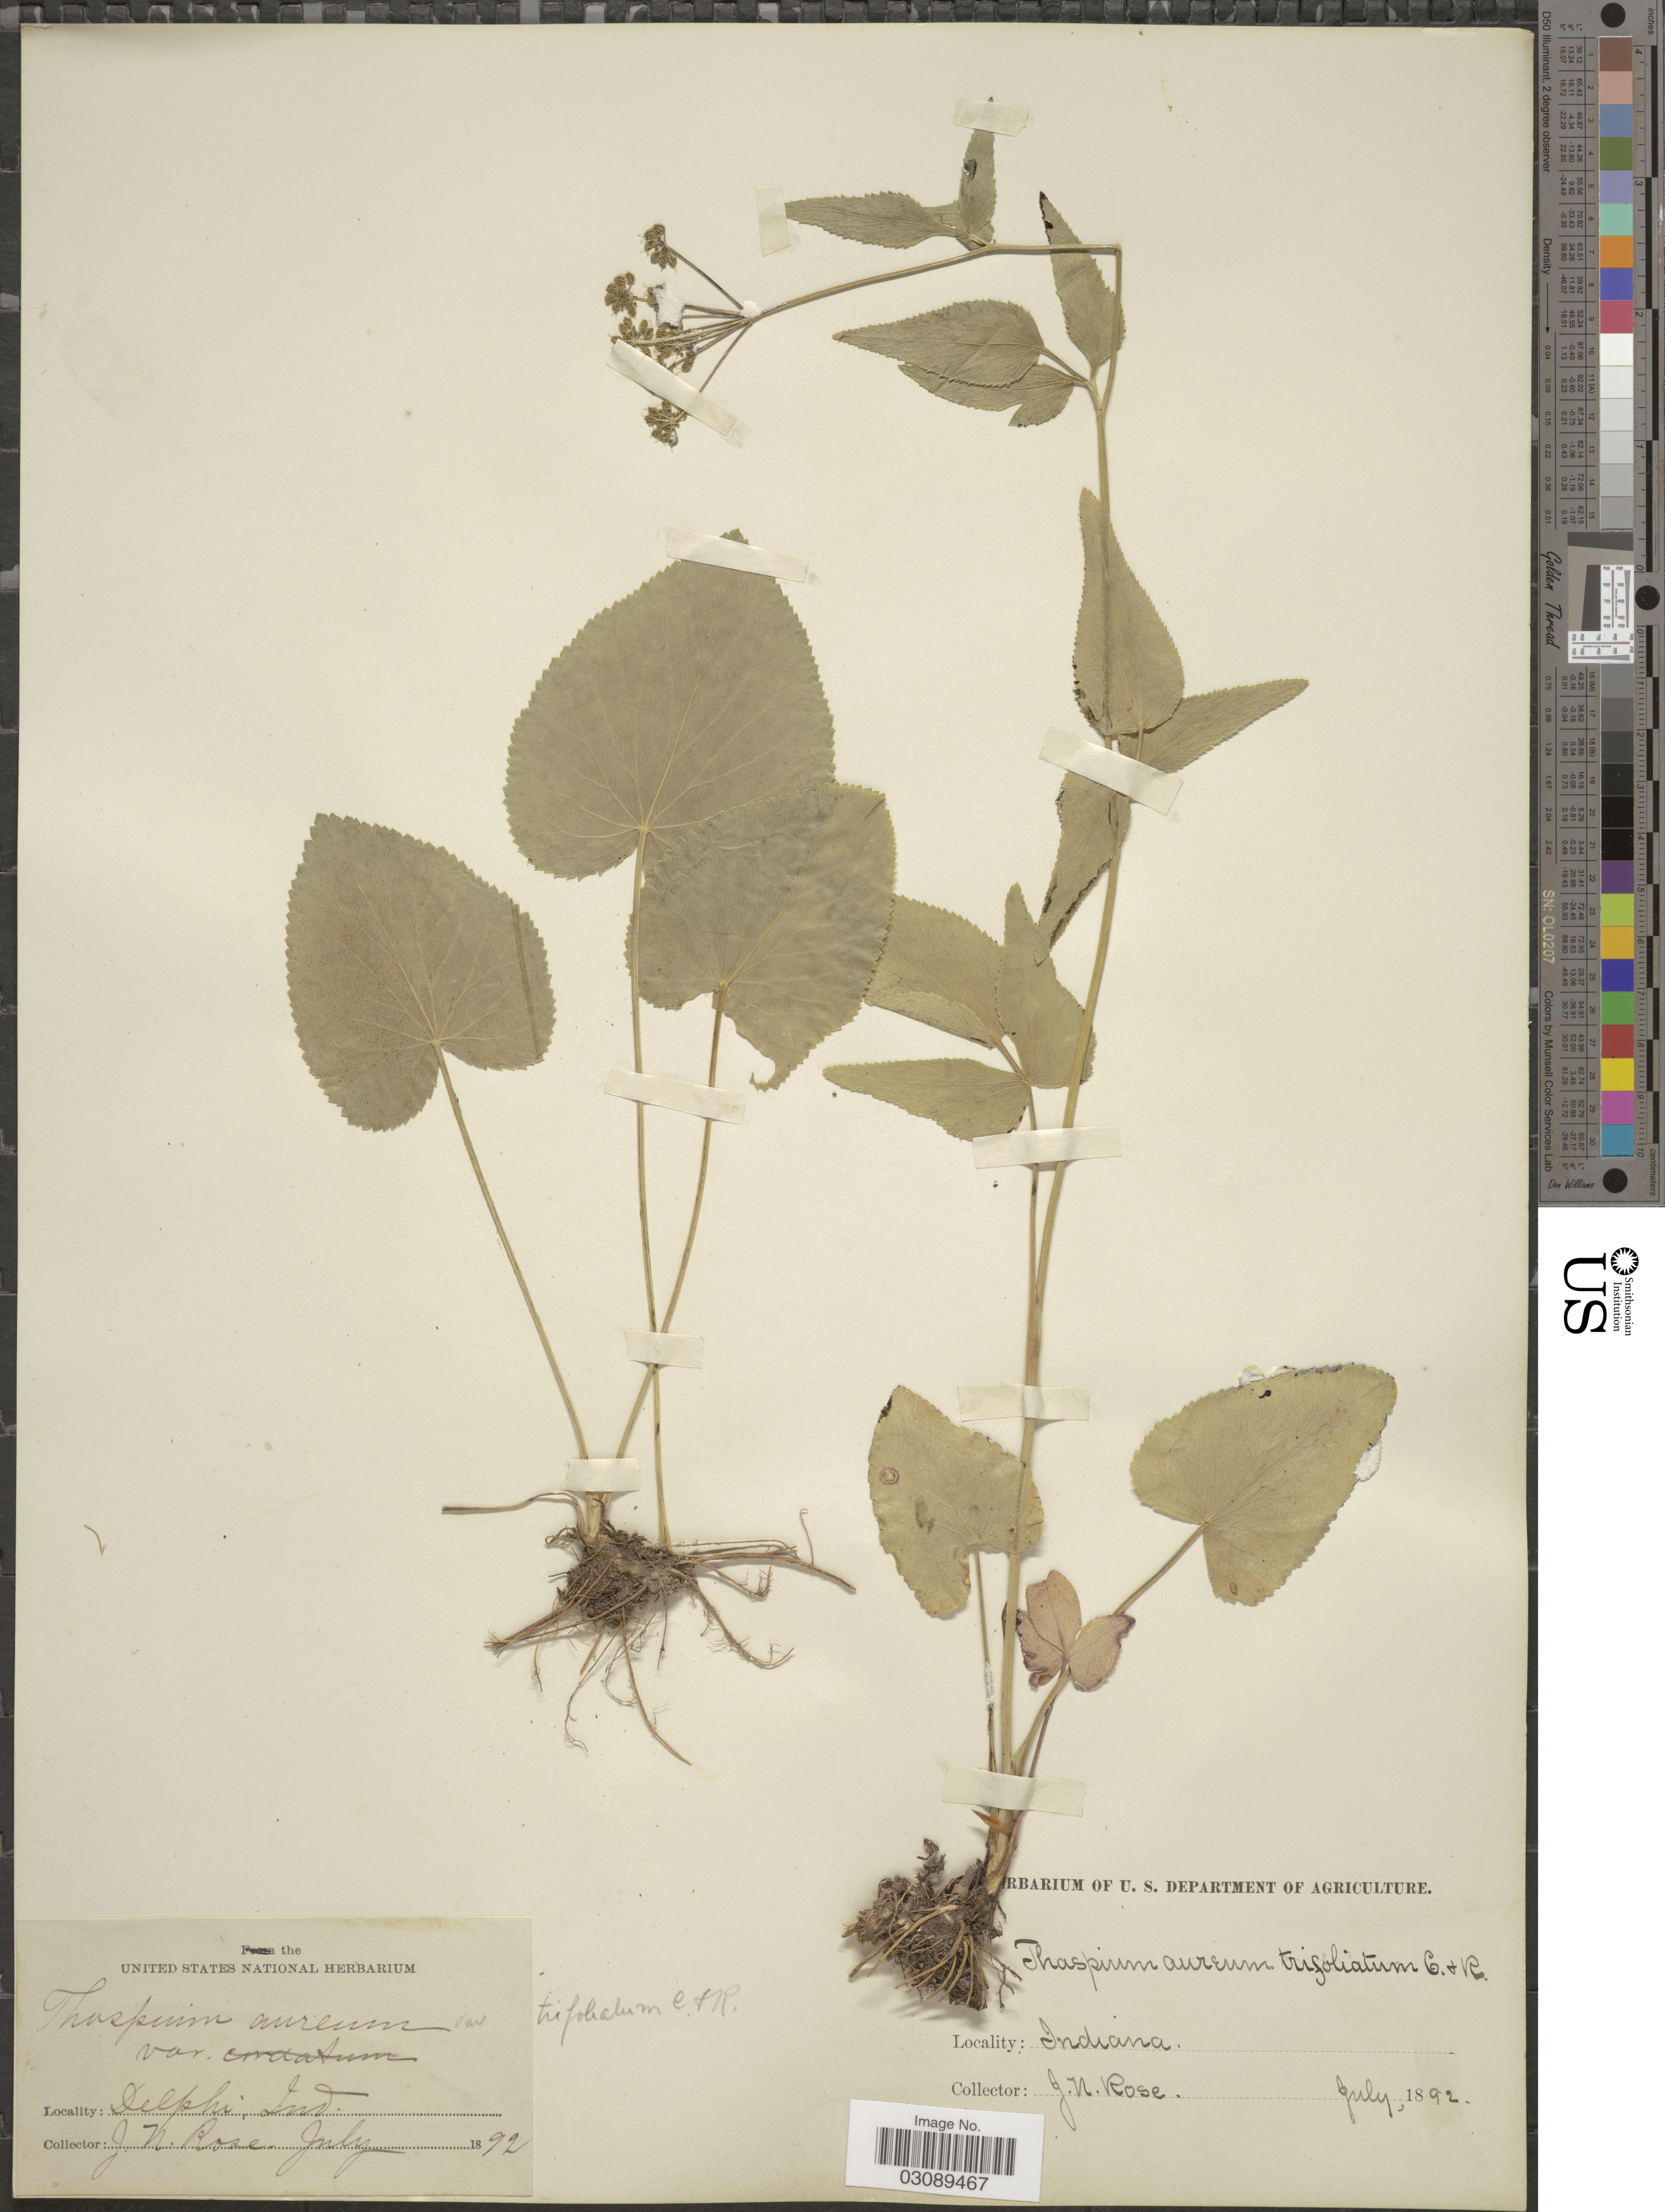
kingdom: Plantae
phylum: Tracheophyta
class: Magnoliopsida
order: Apiales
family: Apiaceae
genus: Thaspium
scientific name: Thaspium aureum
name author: (L.) Nutt.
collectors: J. N. Rose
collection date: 1892-07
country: United States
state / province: Indiana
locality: Delphi.